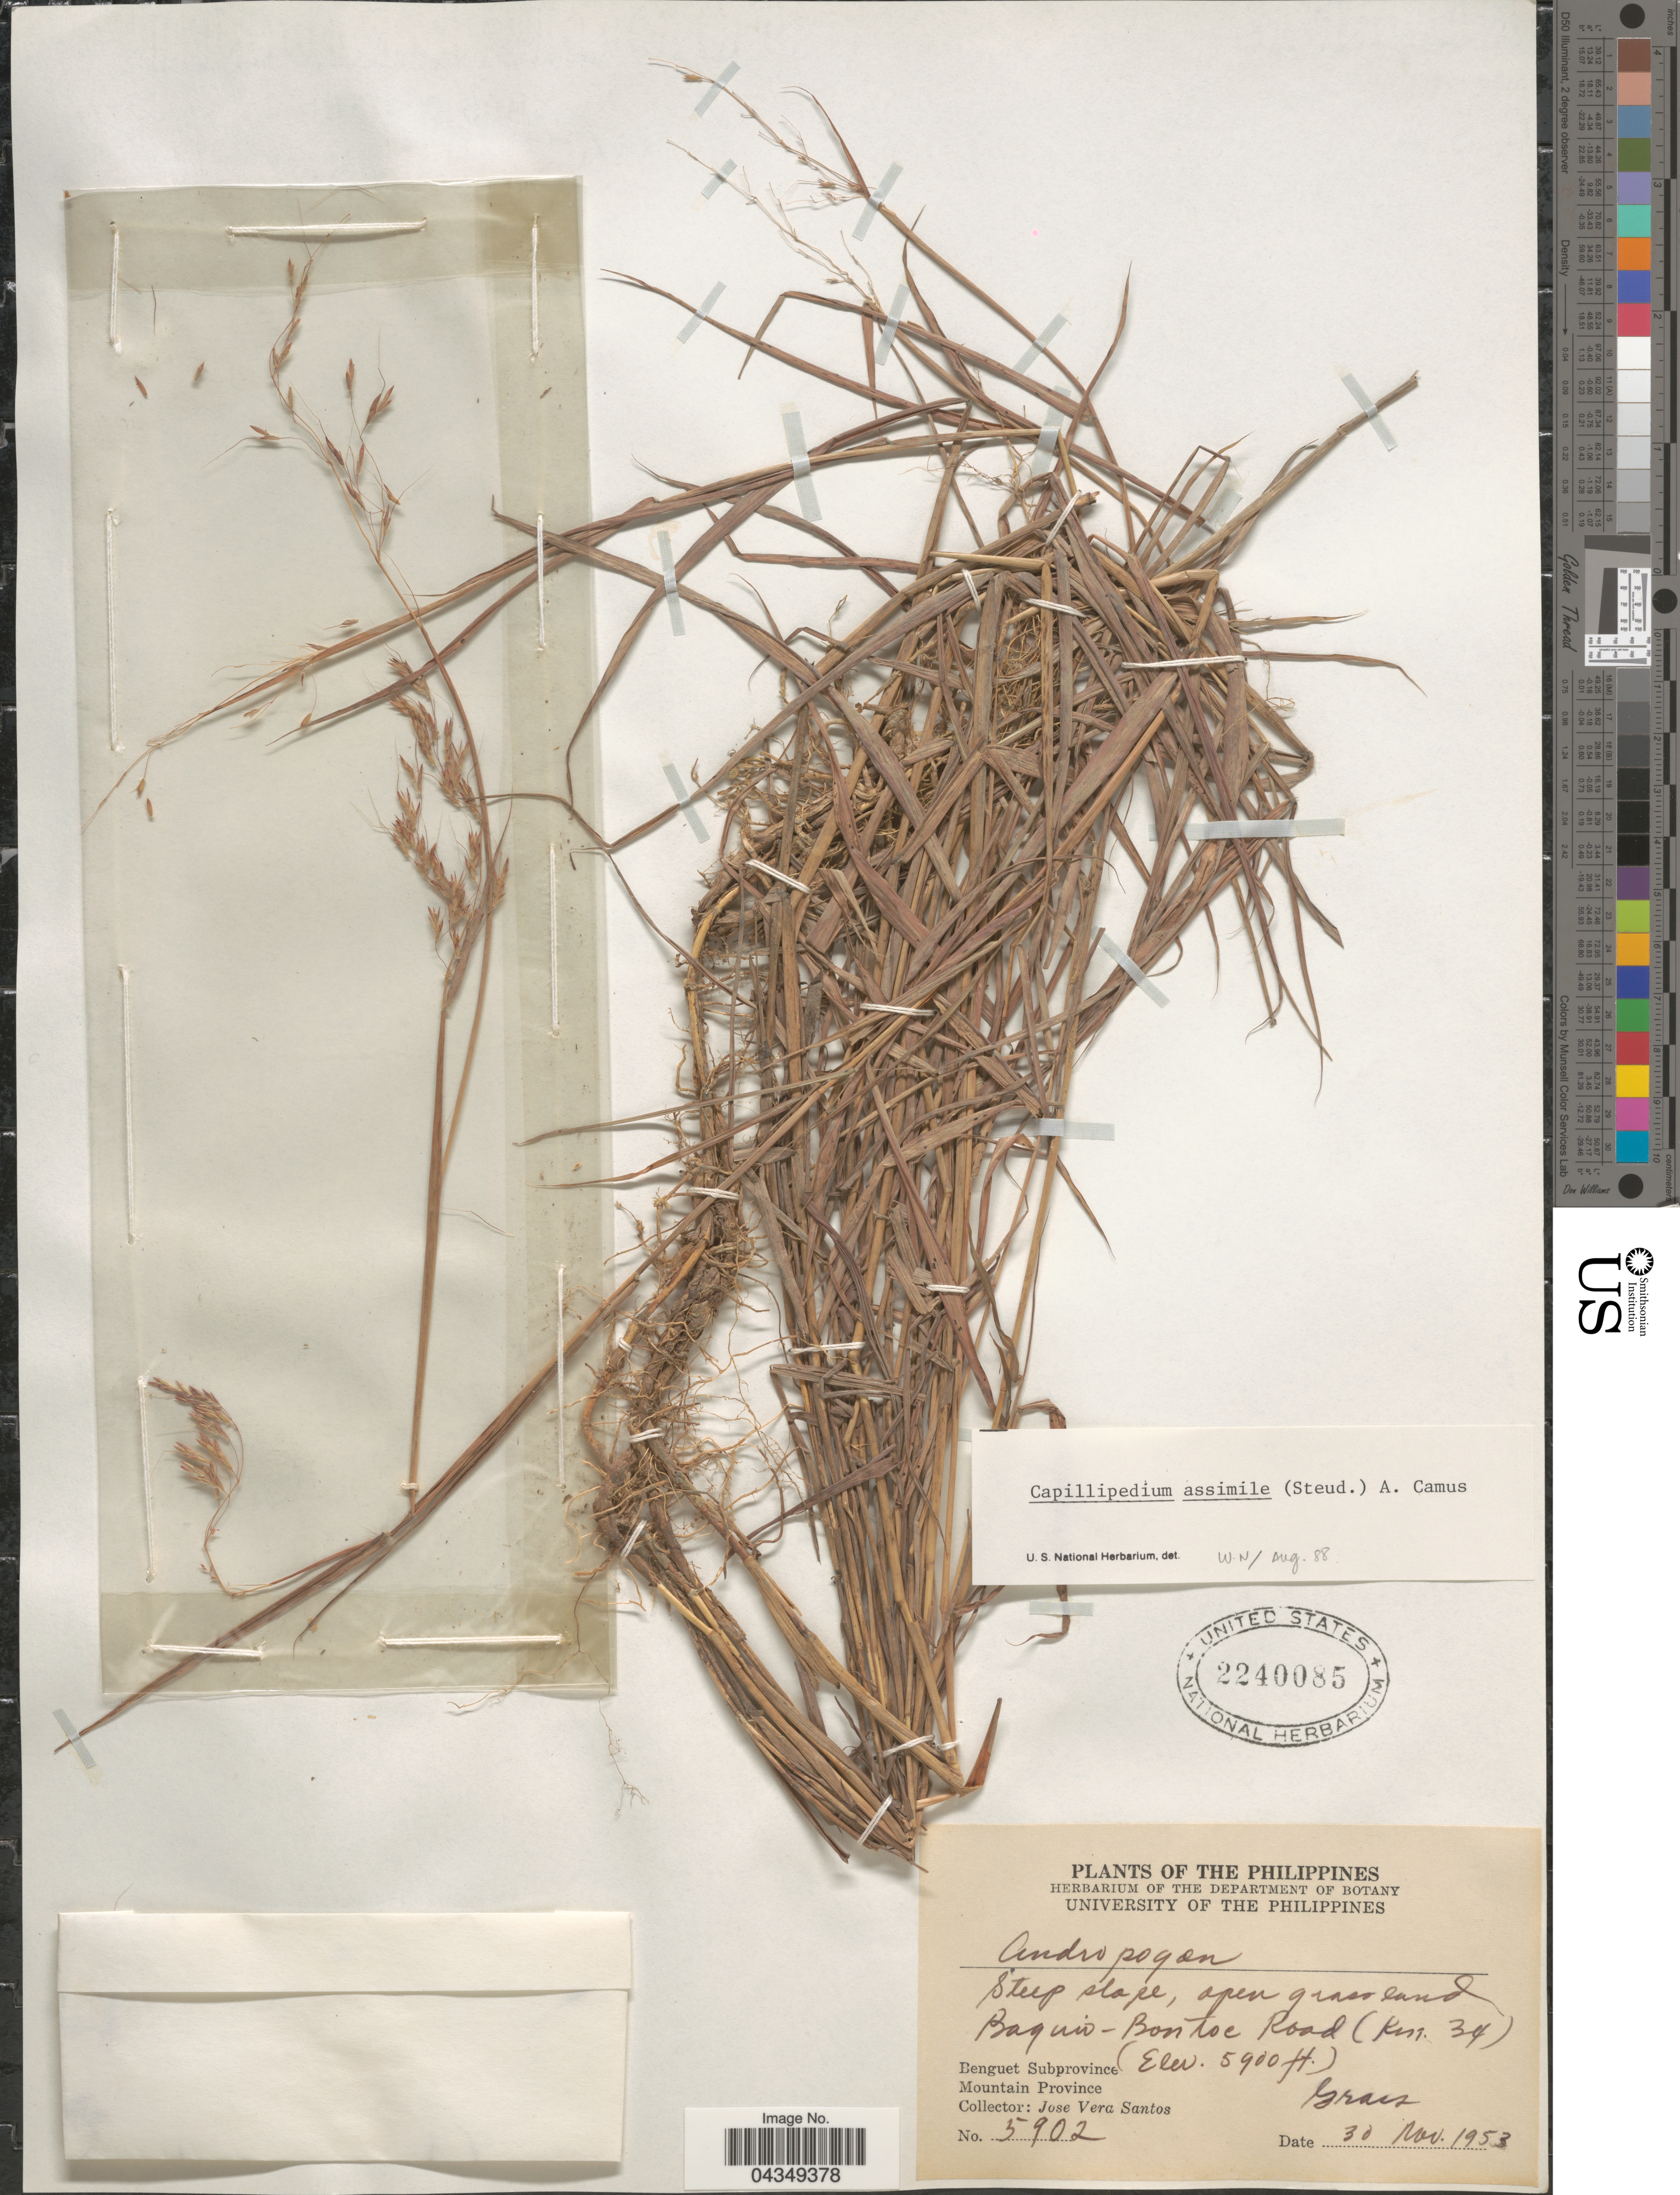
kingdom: Plantae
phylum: Tracheophyta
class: Liliopsida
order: Poales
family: Poaceae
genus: Capillipedium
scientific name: Capillipedium assimile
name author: (Steud.) A. Camus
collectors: J. V. Santos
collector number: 5902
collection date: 1953-11-30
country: Philippines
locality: Baguio- Bontoe Road (Km. 34). Benguet Subprovince. Mountain Province.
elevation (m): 1798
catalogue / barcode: US 2240085